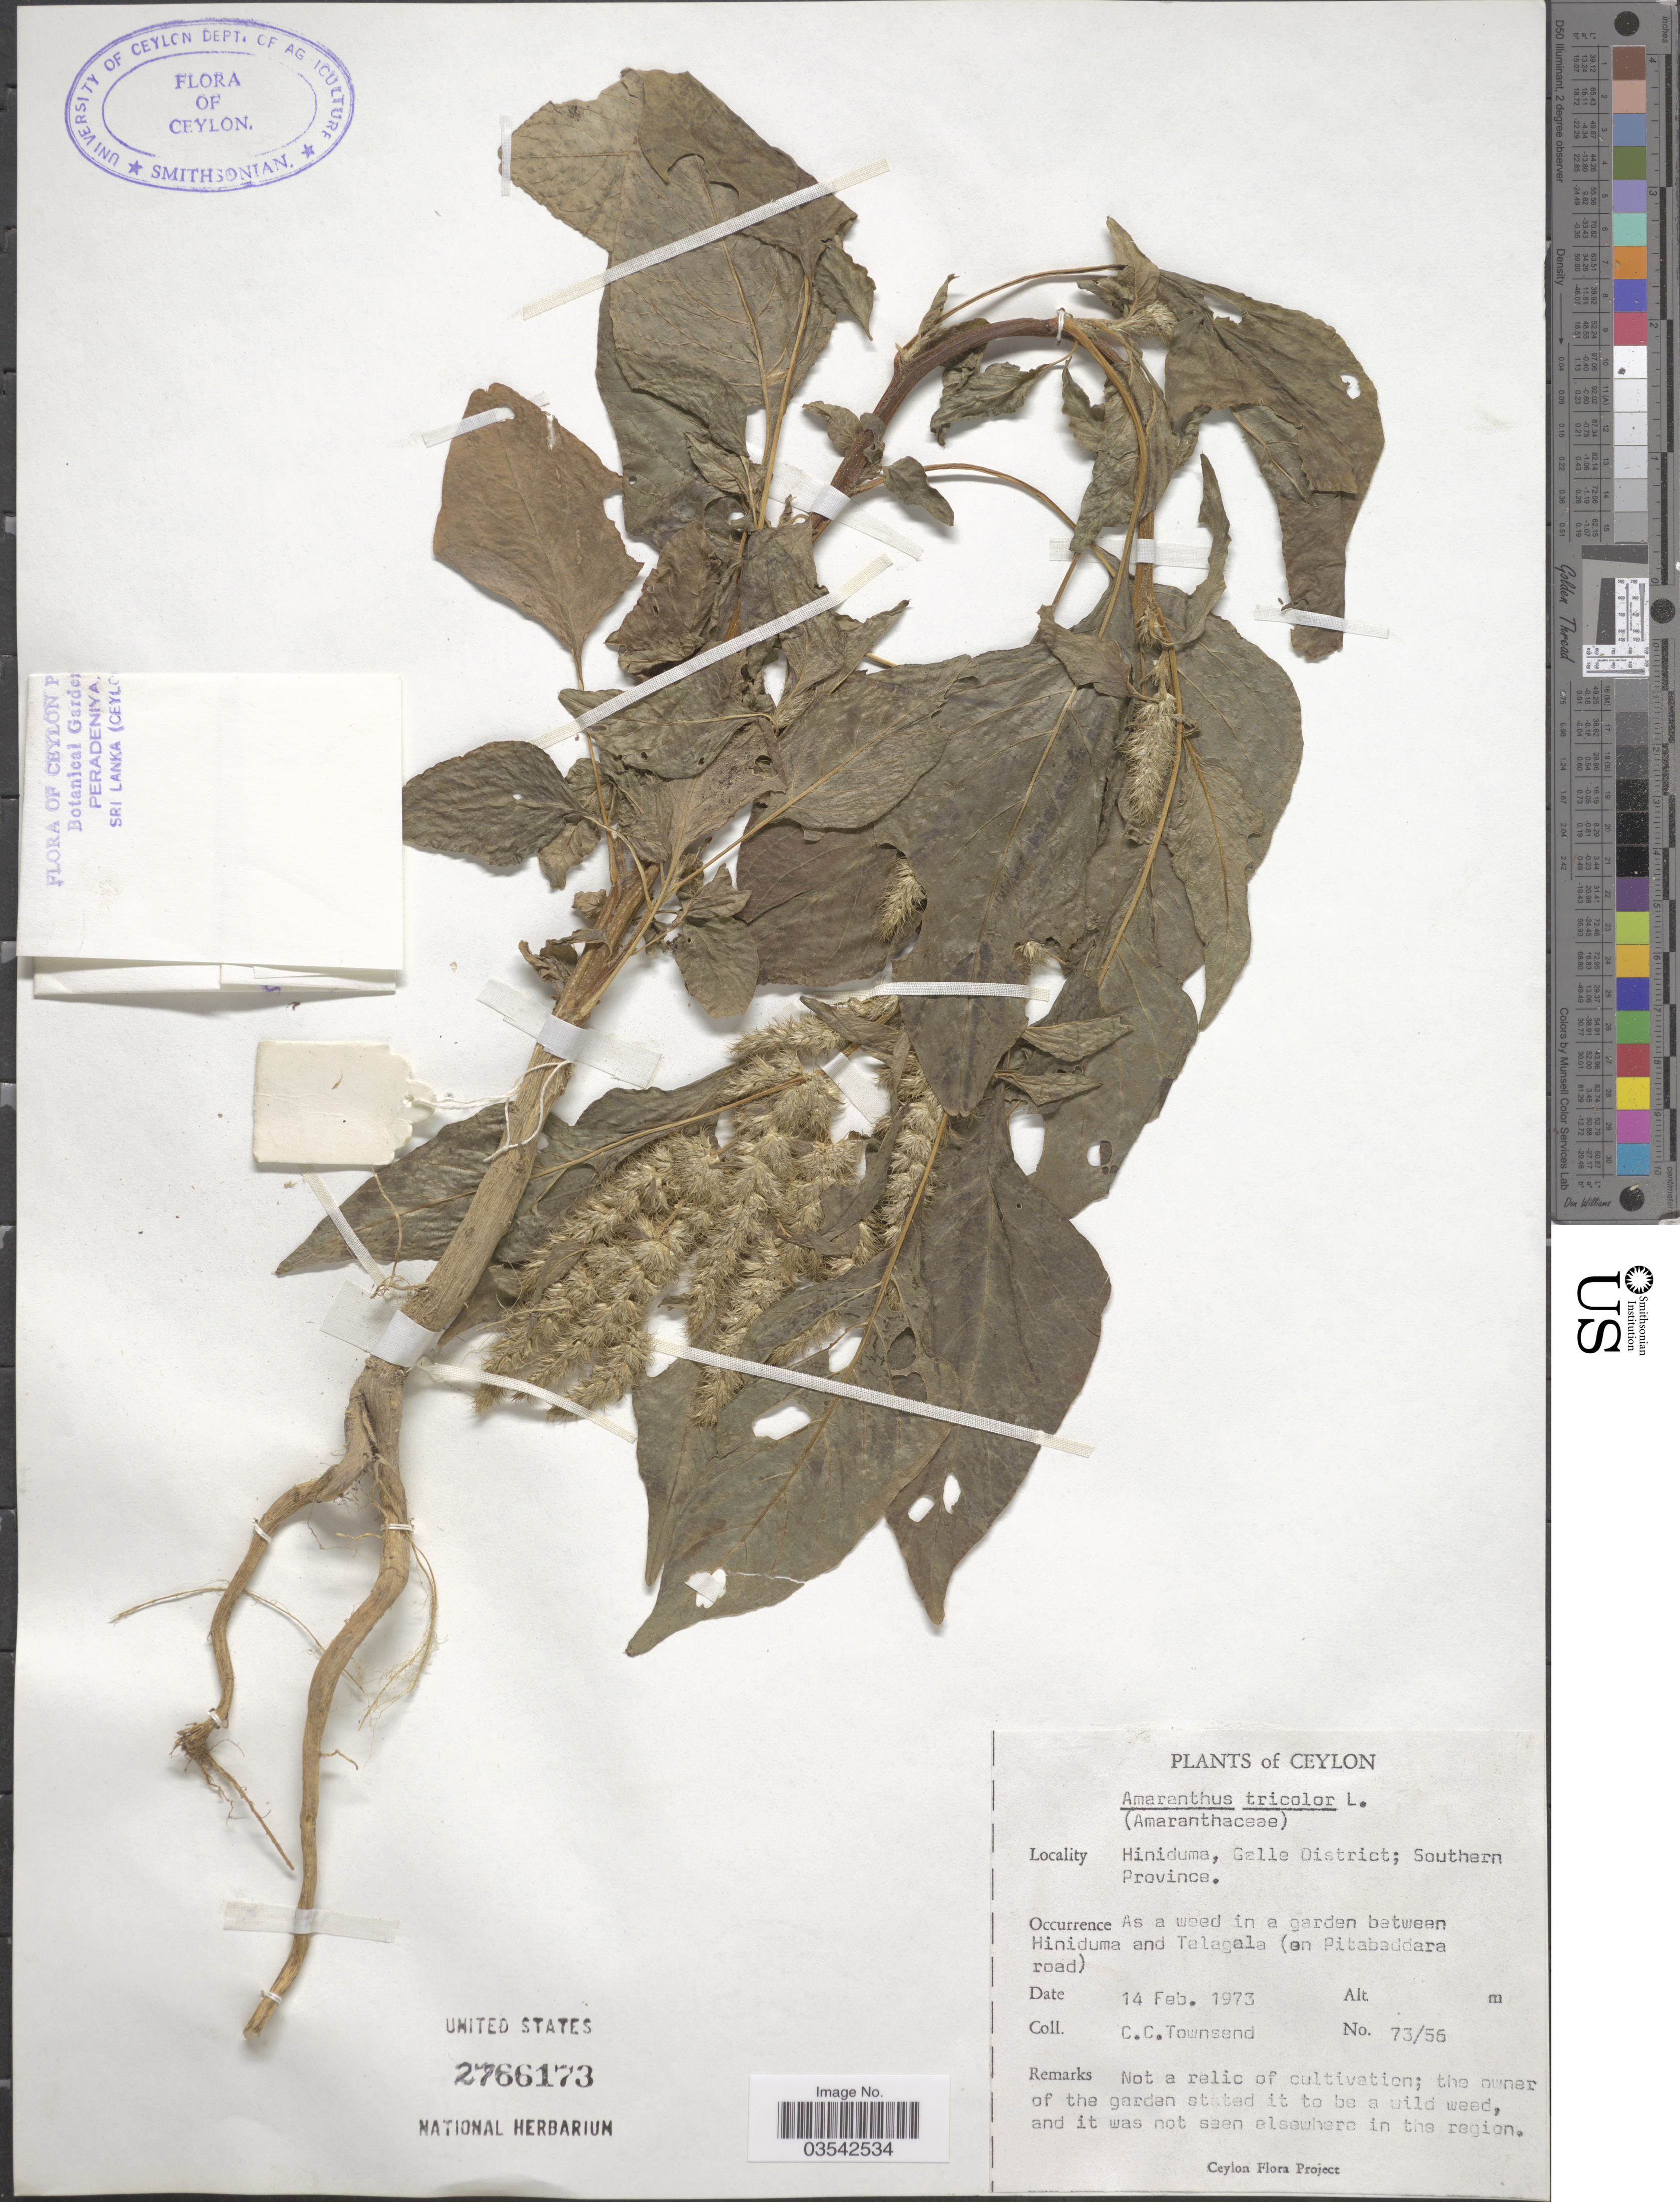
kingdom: Plantae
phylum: Tracheophyta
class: Magnoliopsida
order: Caryophyllales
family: Amaranthaceae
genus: Amaranthus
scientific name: Amaranthus tricolor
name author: L.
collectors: C. C. Townsend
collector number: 73/56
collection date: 1973-02-14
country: Sri Lanka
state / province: Southern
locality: Ceylon. Hiniduma, Galle District. Between Hiniduma and Talagala (en Pitabaddara road).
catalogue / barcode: US 2766173